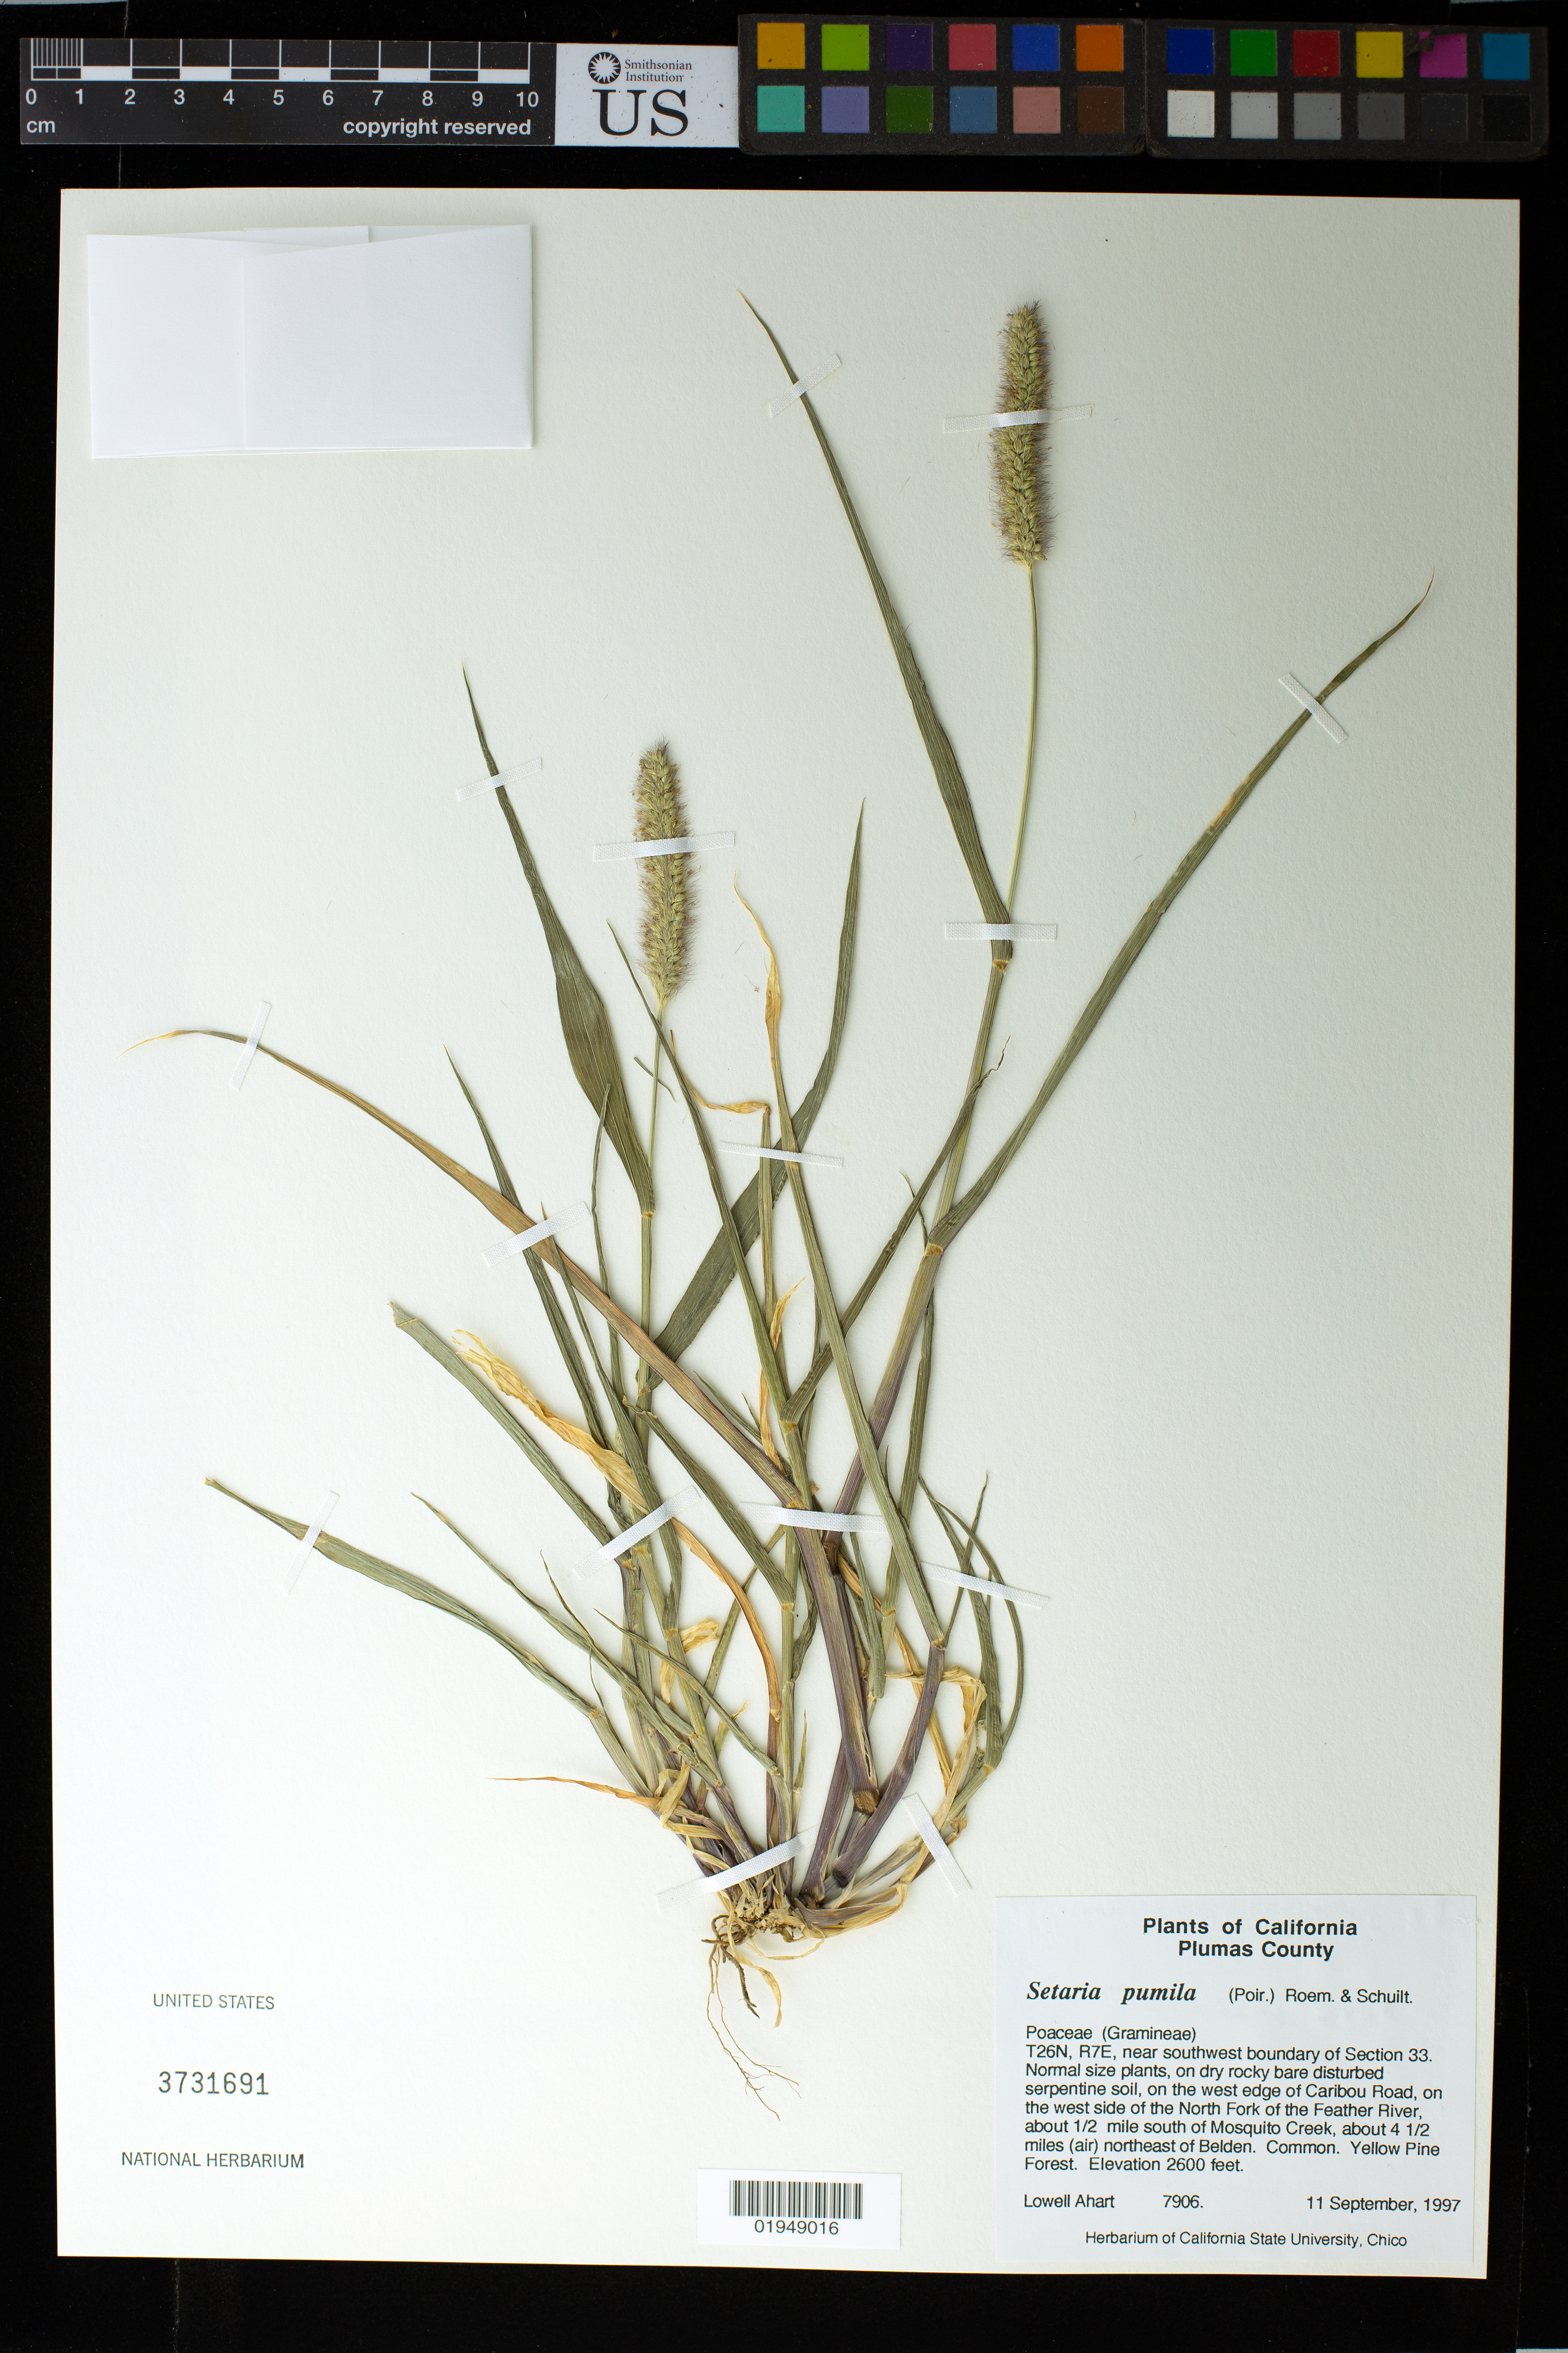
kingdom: Plantae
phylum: Tracheophyta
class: Liliopsida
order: Poales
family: Poaceae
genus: Setaria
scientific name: Setaria pumila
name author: (Poir.) Roem. & Schult.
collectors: L. Ahart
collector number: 7906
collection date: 1997-09-11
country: United States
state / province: California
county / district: Plumas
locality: West edge of Caribou Road, on the west side of the North Fork of the Feather River, about 1/2 mile south of Mosquito Creek, about 4 1/2 miles (air) northeast of Belden. T26N, R7E, near southwest boundary of Section 33.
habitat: yellow pine forest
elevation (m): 792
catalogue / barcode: US 3731691